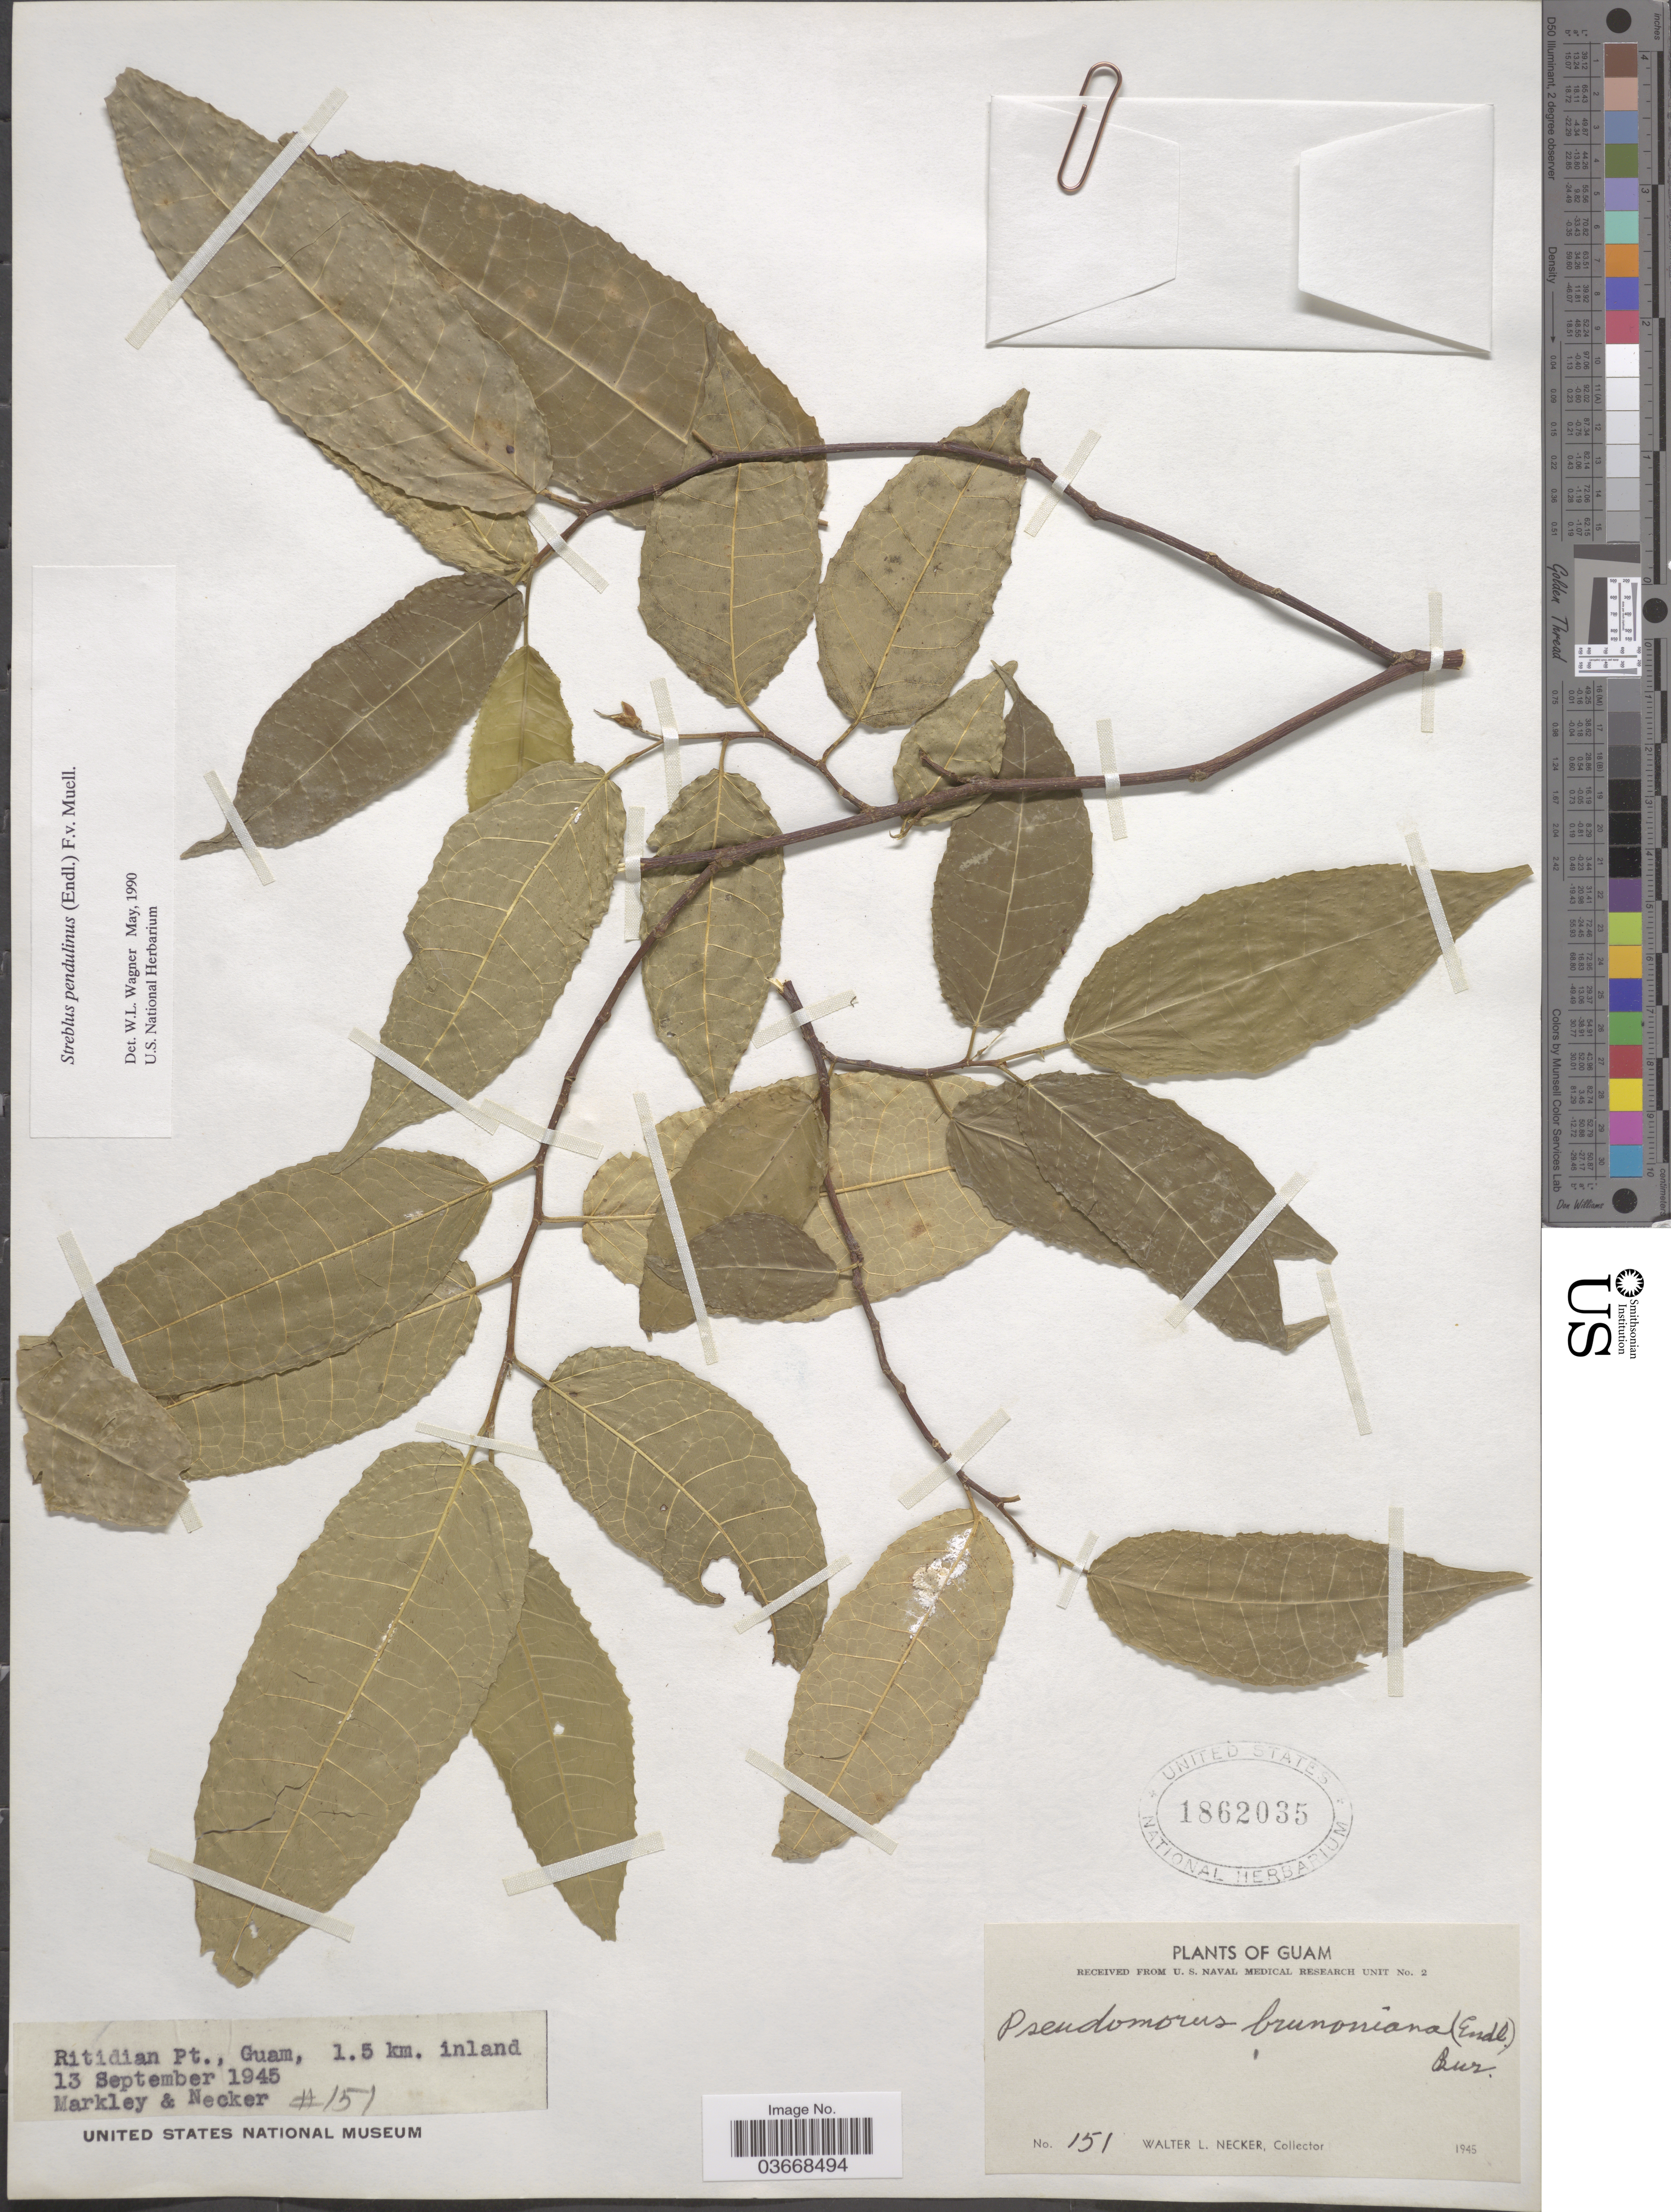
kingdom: Plantae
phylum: Tracheophyta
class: Magnoliopsida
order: Rosales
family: Moraceae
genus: Paratrophis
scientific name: Paratrophis pendulina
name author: (Endl.) E. M. Gardner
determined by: Wagner, W. L., (BOT), Smithsonian Institution - National Museum of Natural History (UNITED STATES)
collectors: Markley & W. L. Necker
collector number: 151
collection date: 1945-09-13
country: Guam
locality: Ritidian Pt., 1.5 km. inland.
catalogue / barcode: US 1862035